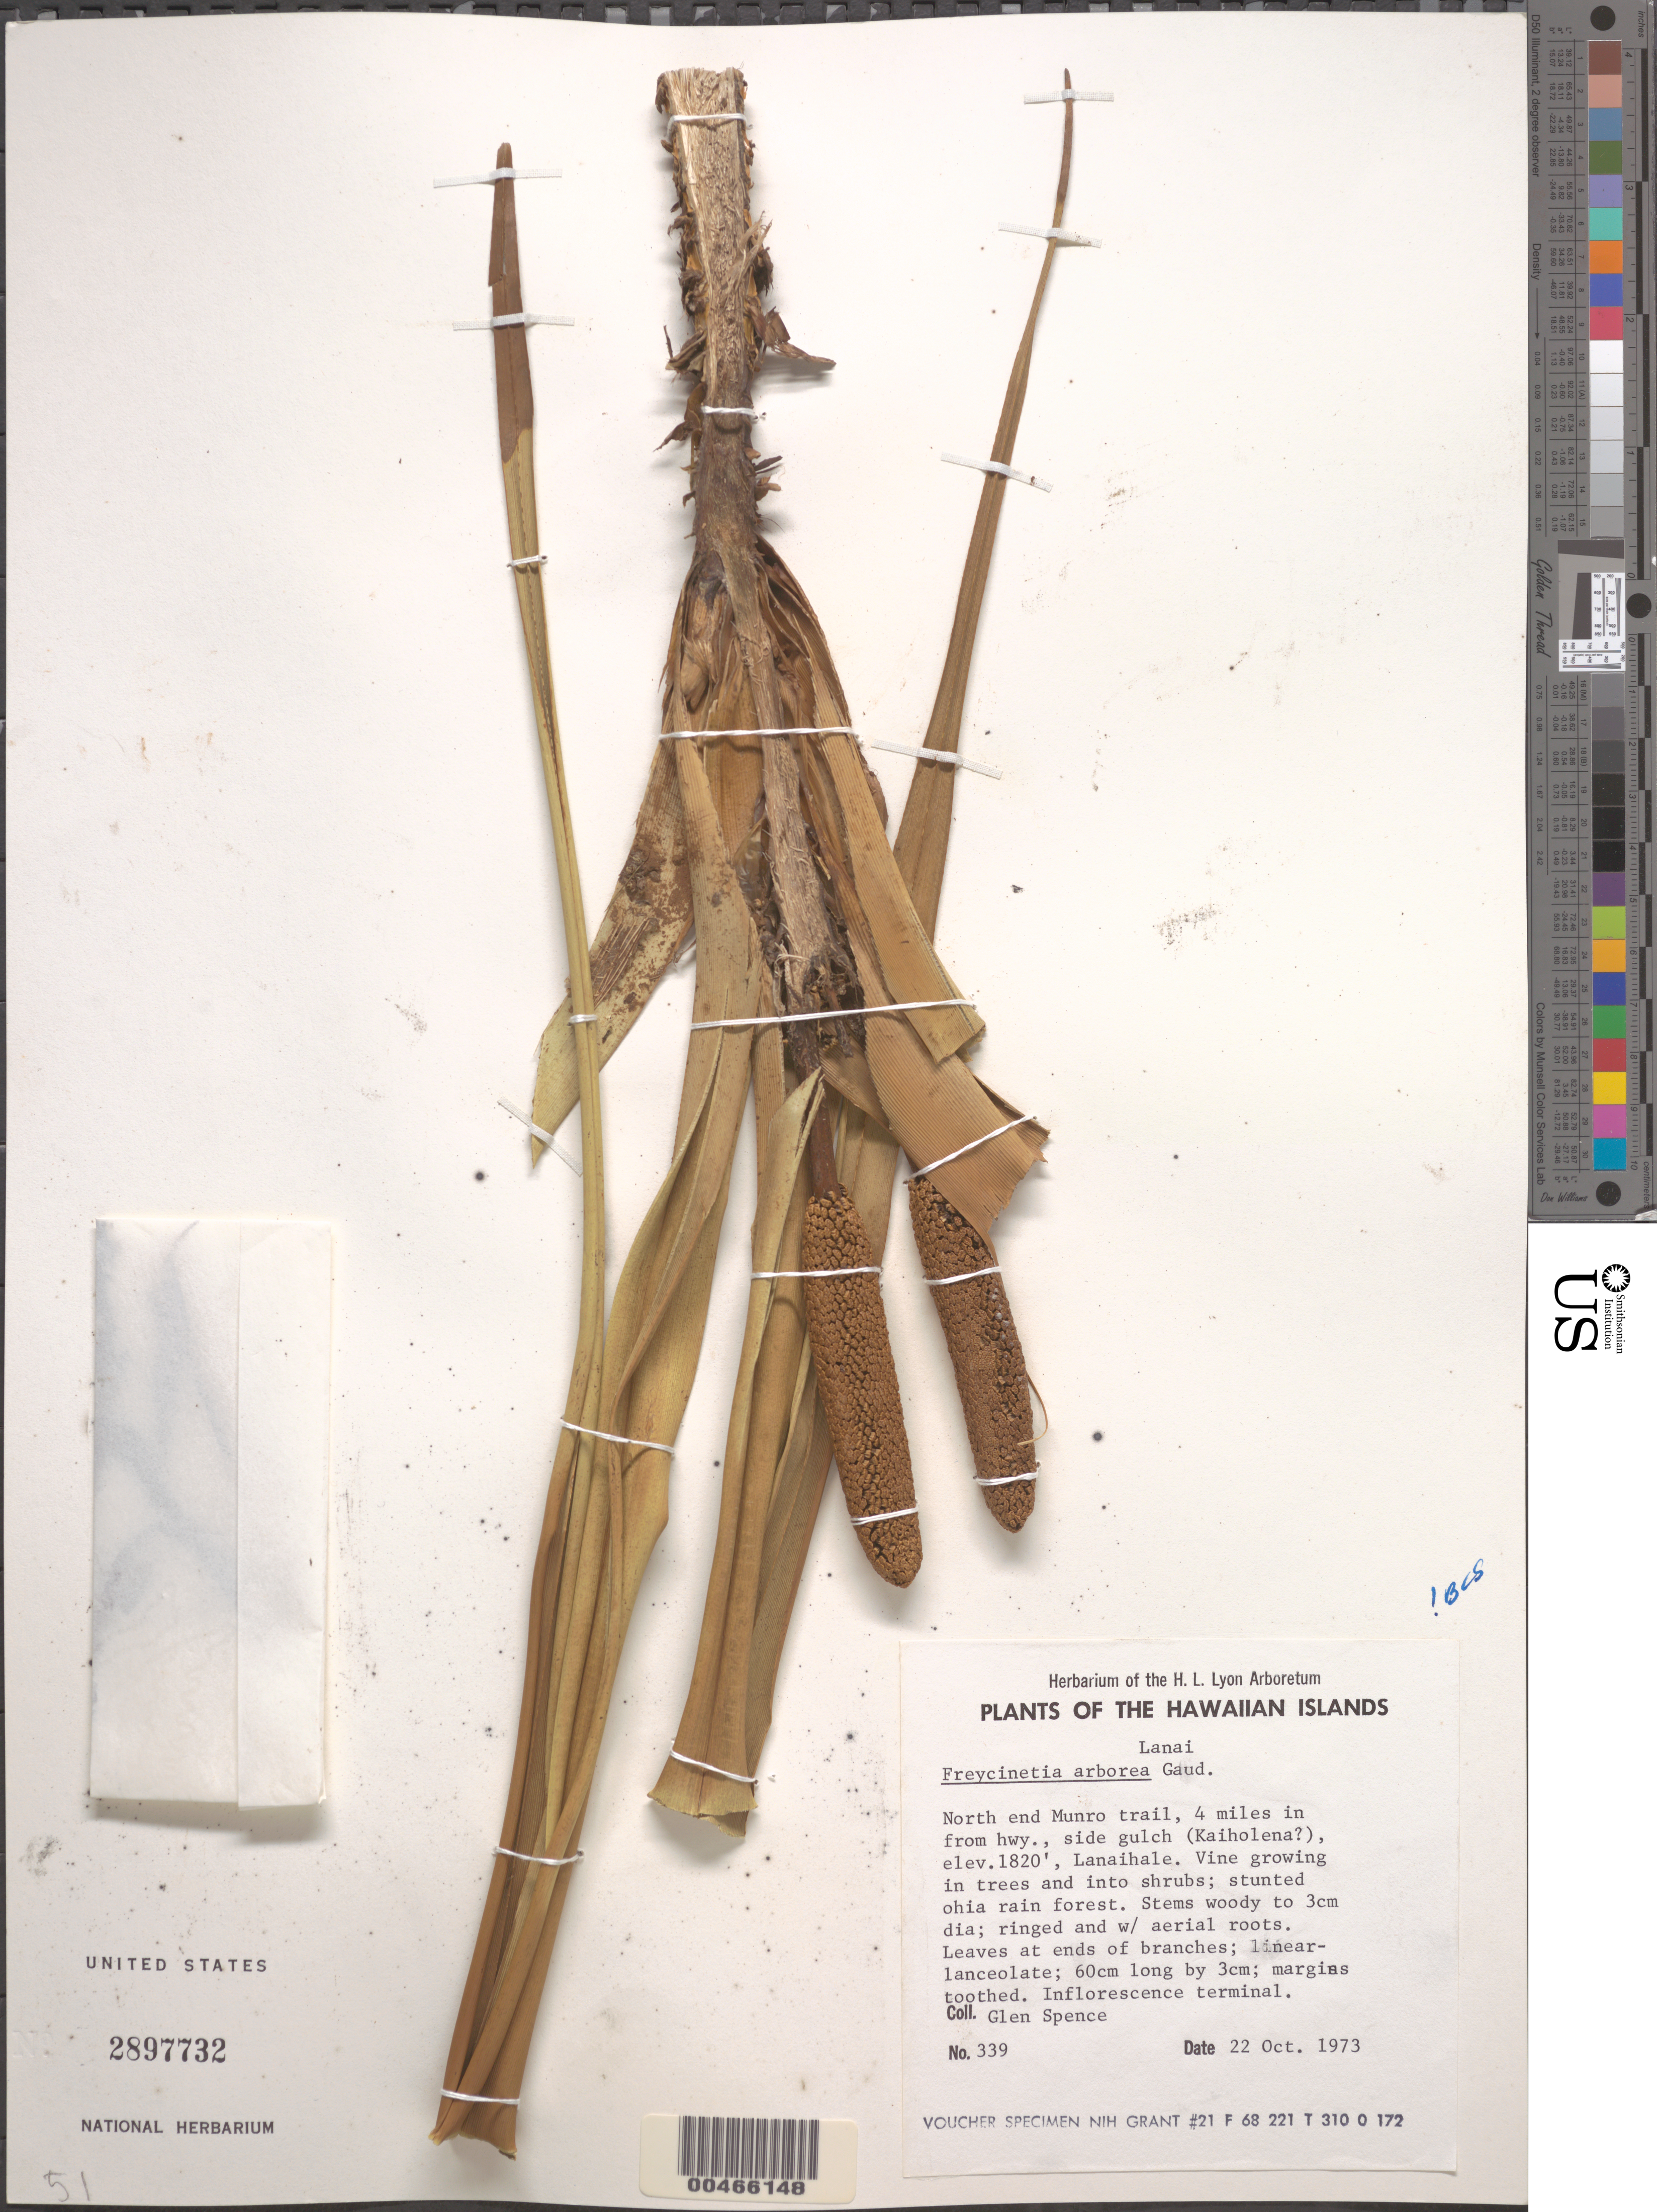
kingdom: Plantae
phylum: Tracheophyta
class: Liliopsida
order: Pandanales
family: Pandanaceae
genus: Freycinetia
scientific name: Freycinetia arborea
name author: Gaudich.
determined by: Stone, Benjamin C.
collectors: G. Spence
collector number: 339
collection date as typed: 22 Oct 1973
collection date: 1973-10-22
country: United States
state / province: Hawaii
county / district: Maui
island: Lana'i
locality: N end Munro trail, 4 mi in from hwy., side gulch (Kaiholena?), Lanaihale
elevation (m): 555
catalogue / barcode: US 2897732